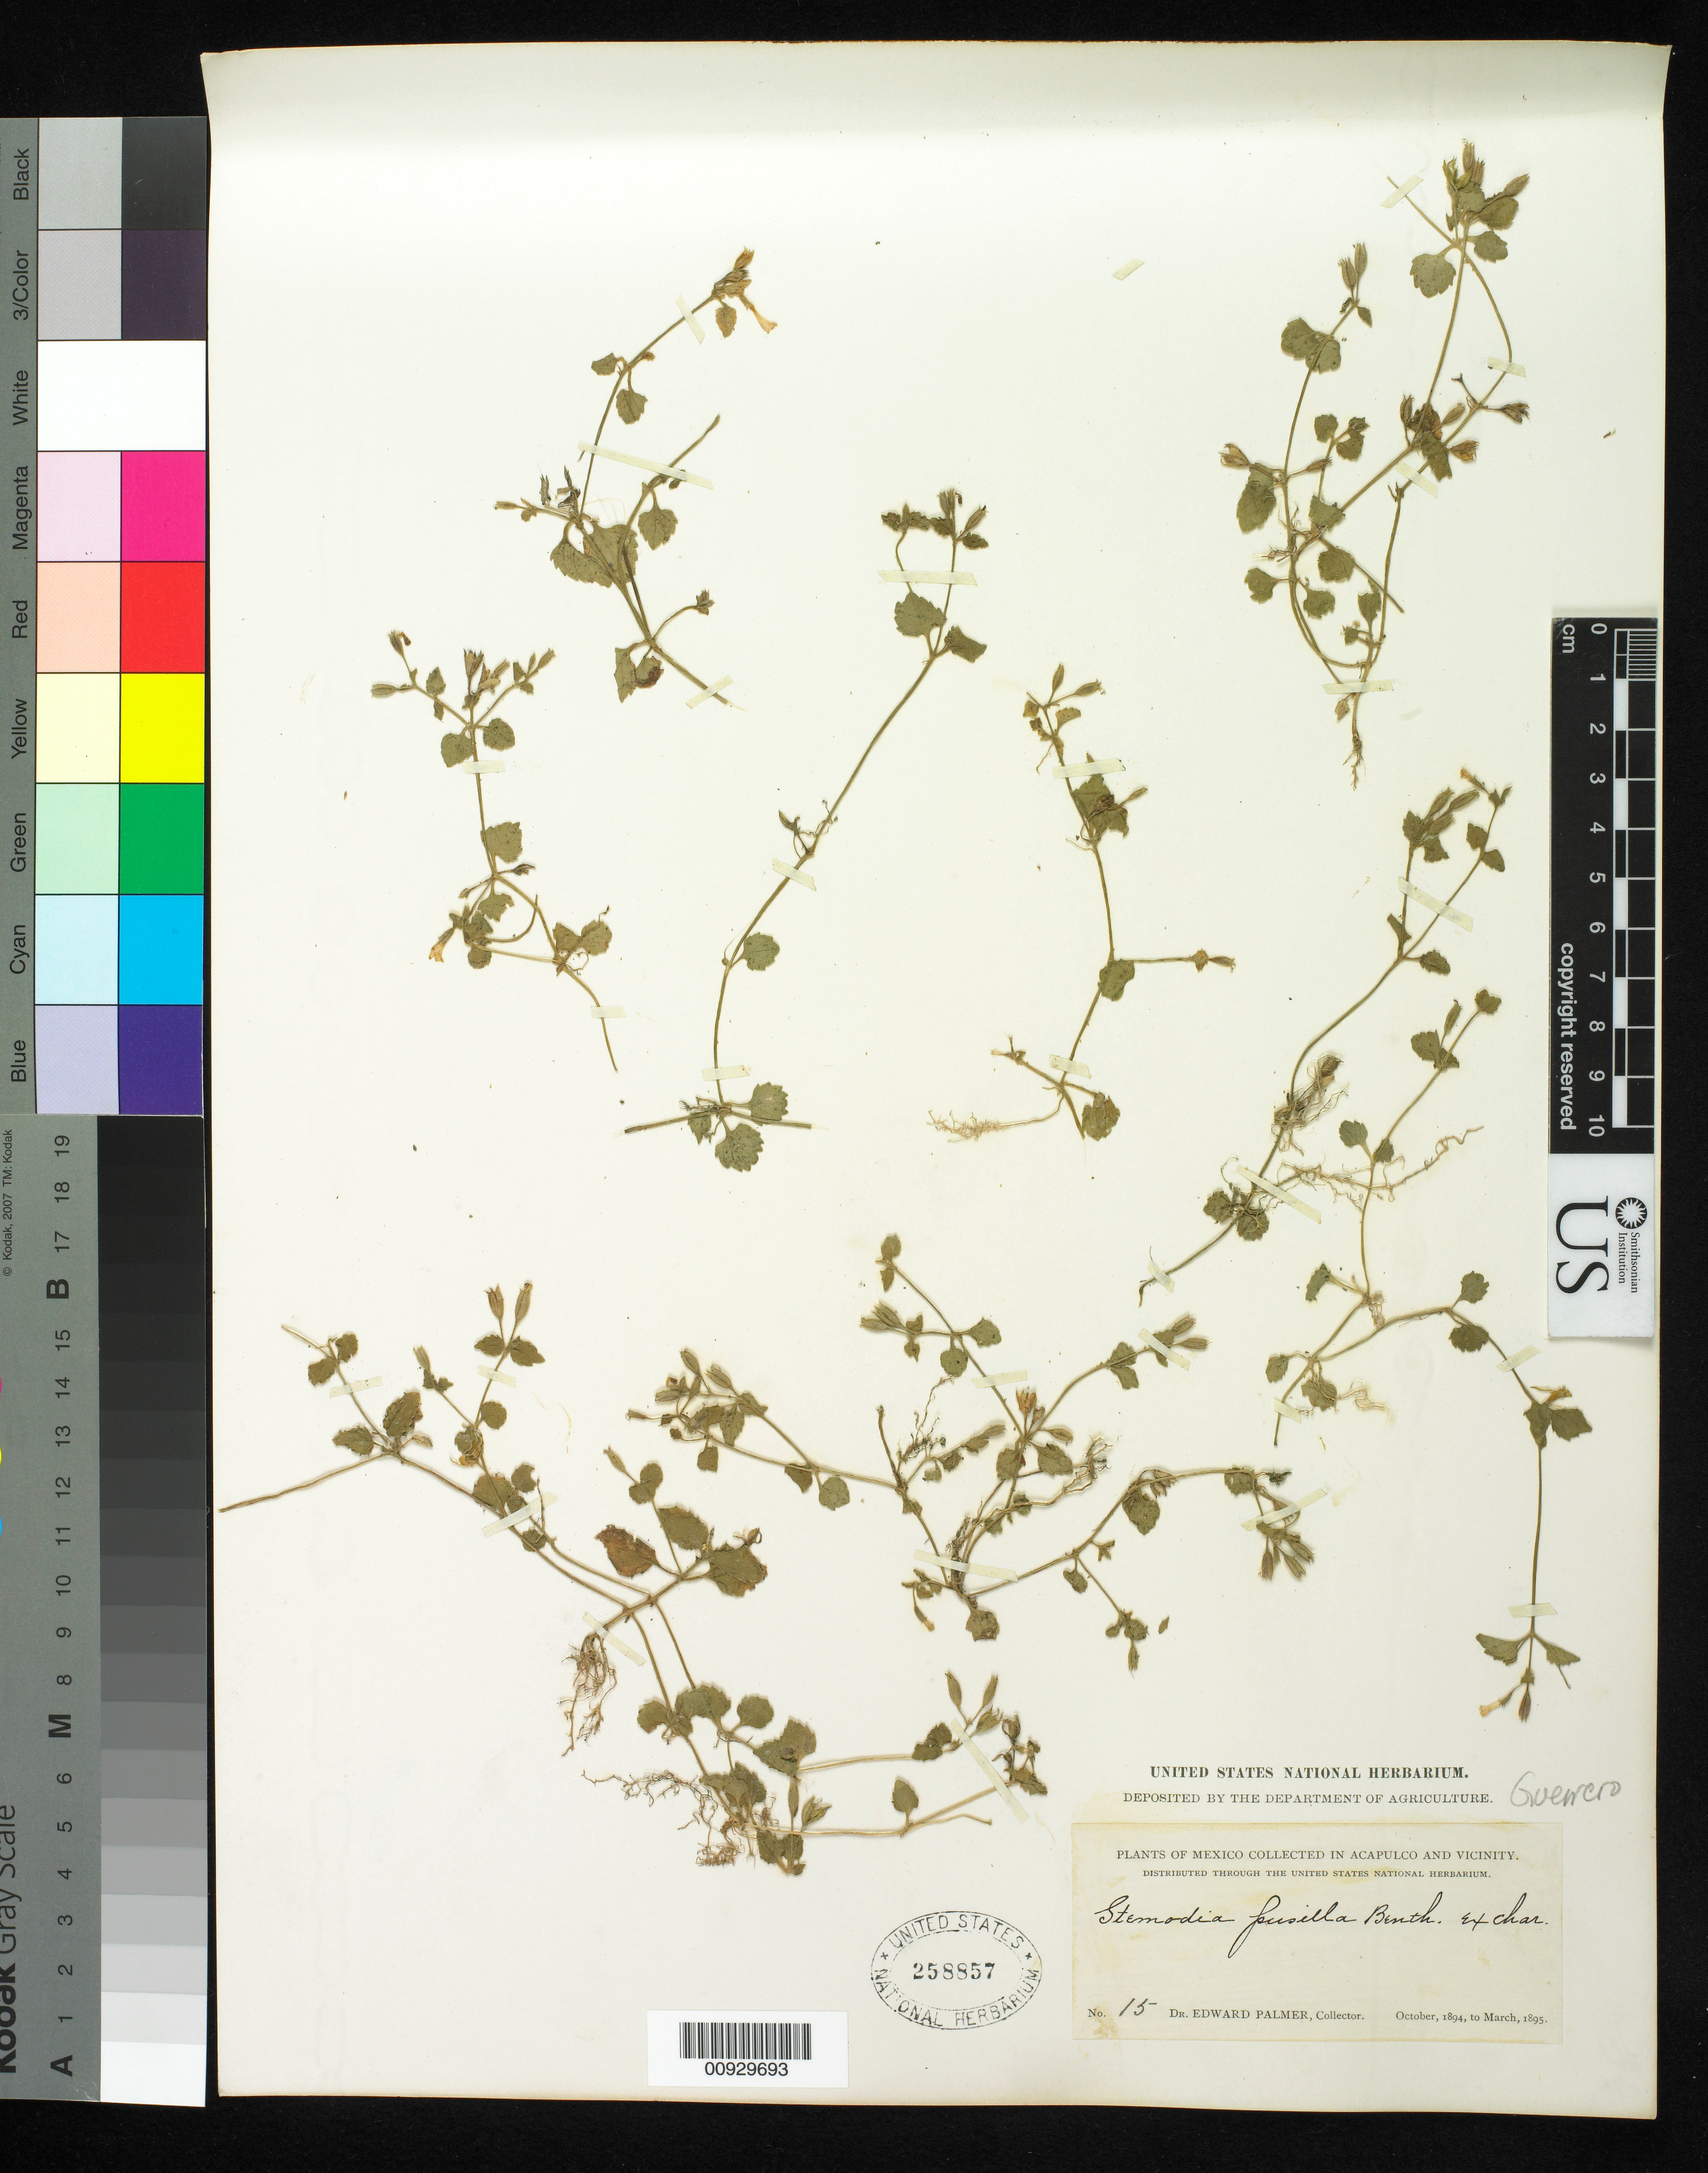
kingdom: Plantae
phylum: Tracheophyta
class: Magnoliopsida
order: Lamiales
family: Plantaginaceae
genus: Stemodia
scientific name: Stemodia pusilla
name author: Benth.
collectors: E. Palmer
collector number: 15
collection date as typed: Oct 1894 to -- Mar 1895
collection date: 1894-10/1895-03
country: Mexico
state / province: Guerrero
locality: Acapulco and vicinity.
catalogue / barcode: US 258857